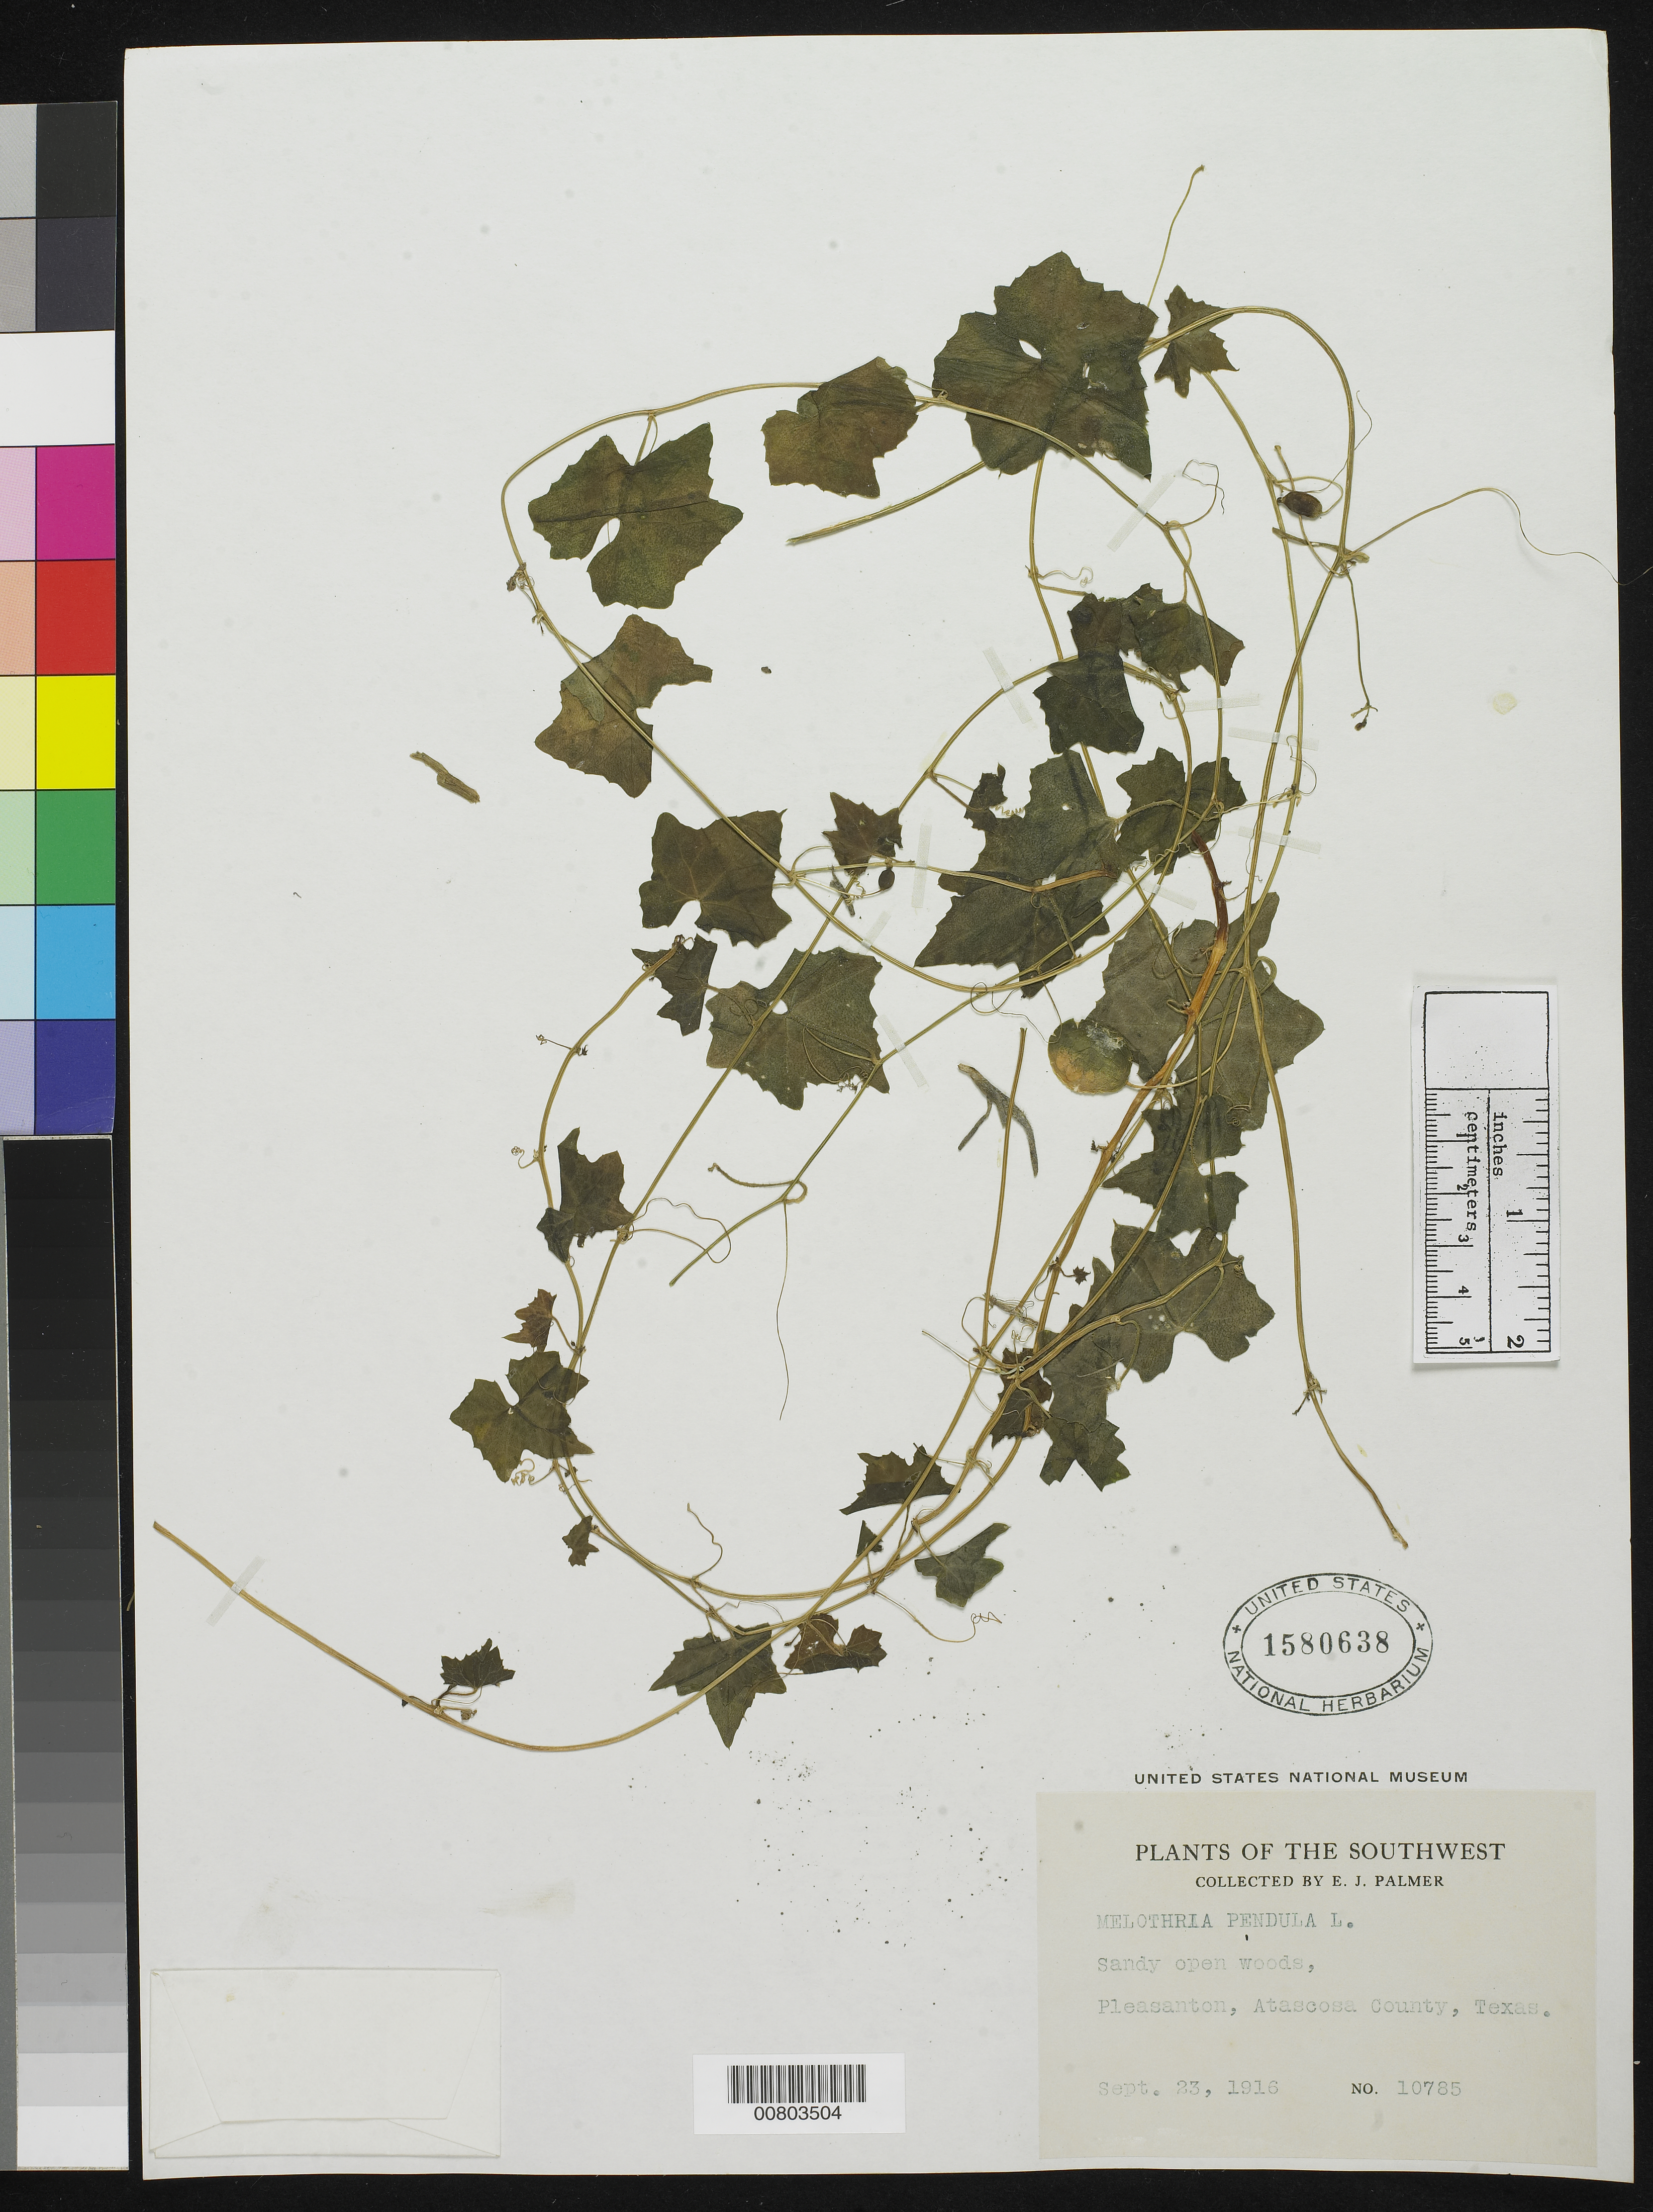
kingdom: Plantae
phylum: Tracheophyta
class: Magnoliopsida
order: Cucurbitales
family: Cucurbitaceae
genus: Melothria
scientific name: Melothria pendula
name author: L.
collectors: E. J. Palmer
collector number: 10785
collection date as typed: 23 Sep 1916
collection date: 1916-09-23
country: United States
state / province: Texas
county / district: Atascosa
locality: Pleasanton, Atascosa County, Texas.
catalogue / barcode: US 1580638